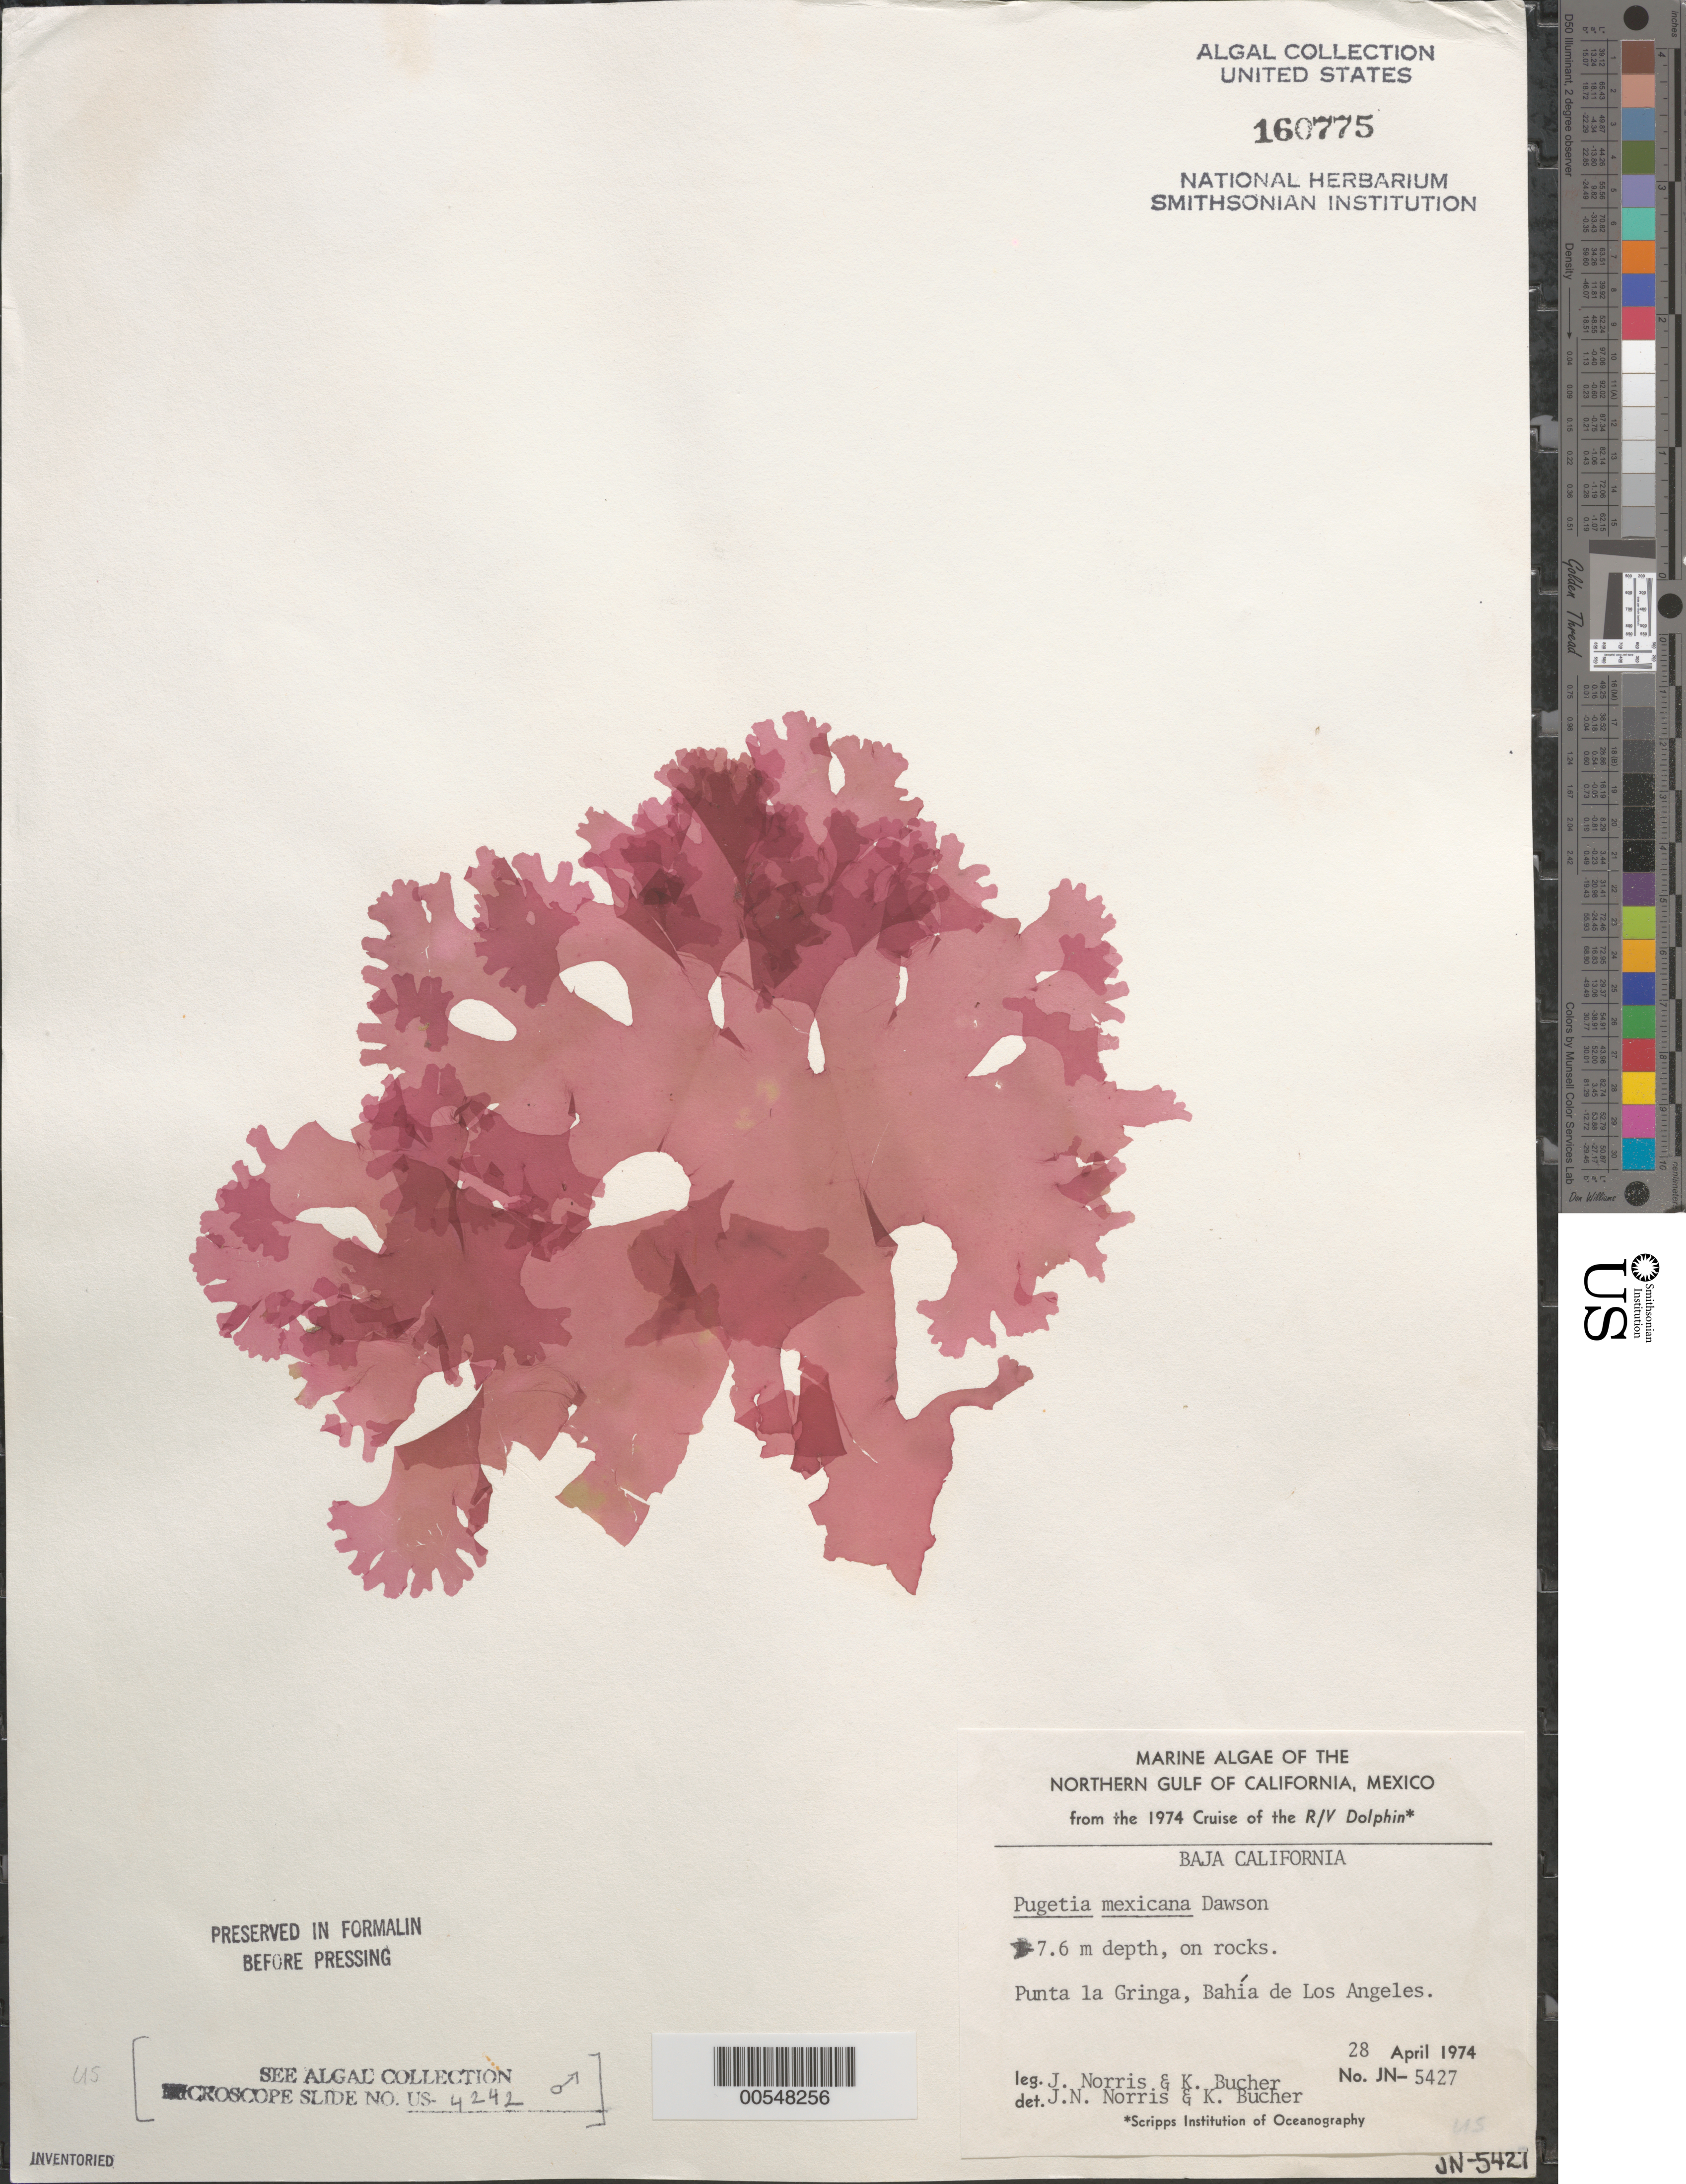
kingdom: Plantae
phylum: Rhodophyta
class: Florideophyceae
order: Gigartinales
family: Kallymeniaceae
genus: Pugetia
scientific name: Pugetia mexicana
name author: E.Y. Dawson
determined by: Norris, J. N.; Bucher, K. E.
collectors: J. N. Norris & K. E. Bucher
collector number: JN-5427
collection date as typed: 28 Apr 1974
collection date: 1974-04-28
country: Mexico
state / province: Baja California Norte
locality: Punta La Gringa, Bahia de los Angeles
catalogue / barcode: US 160775